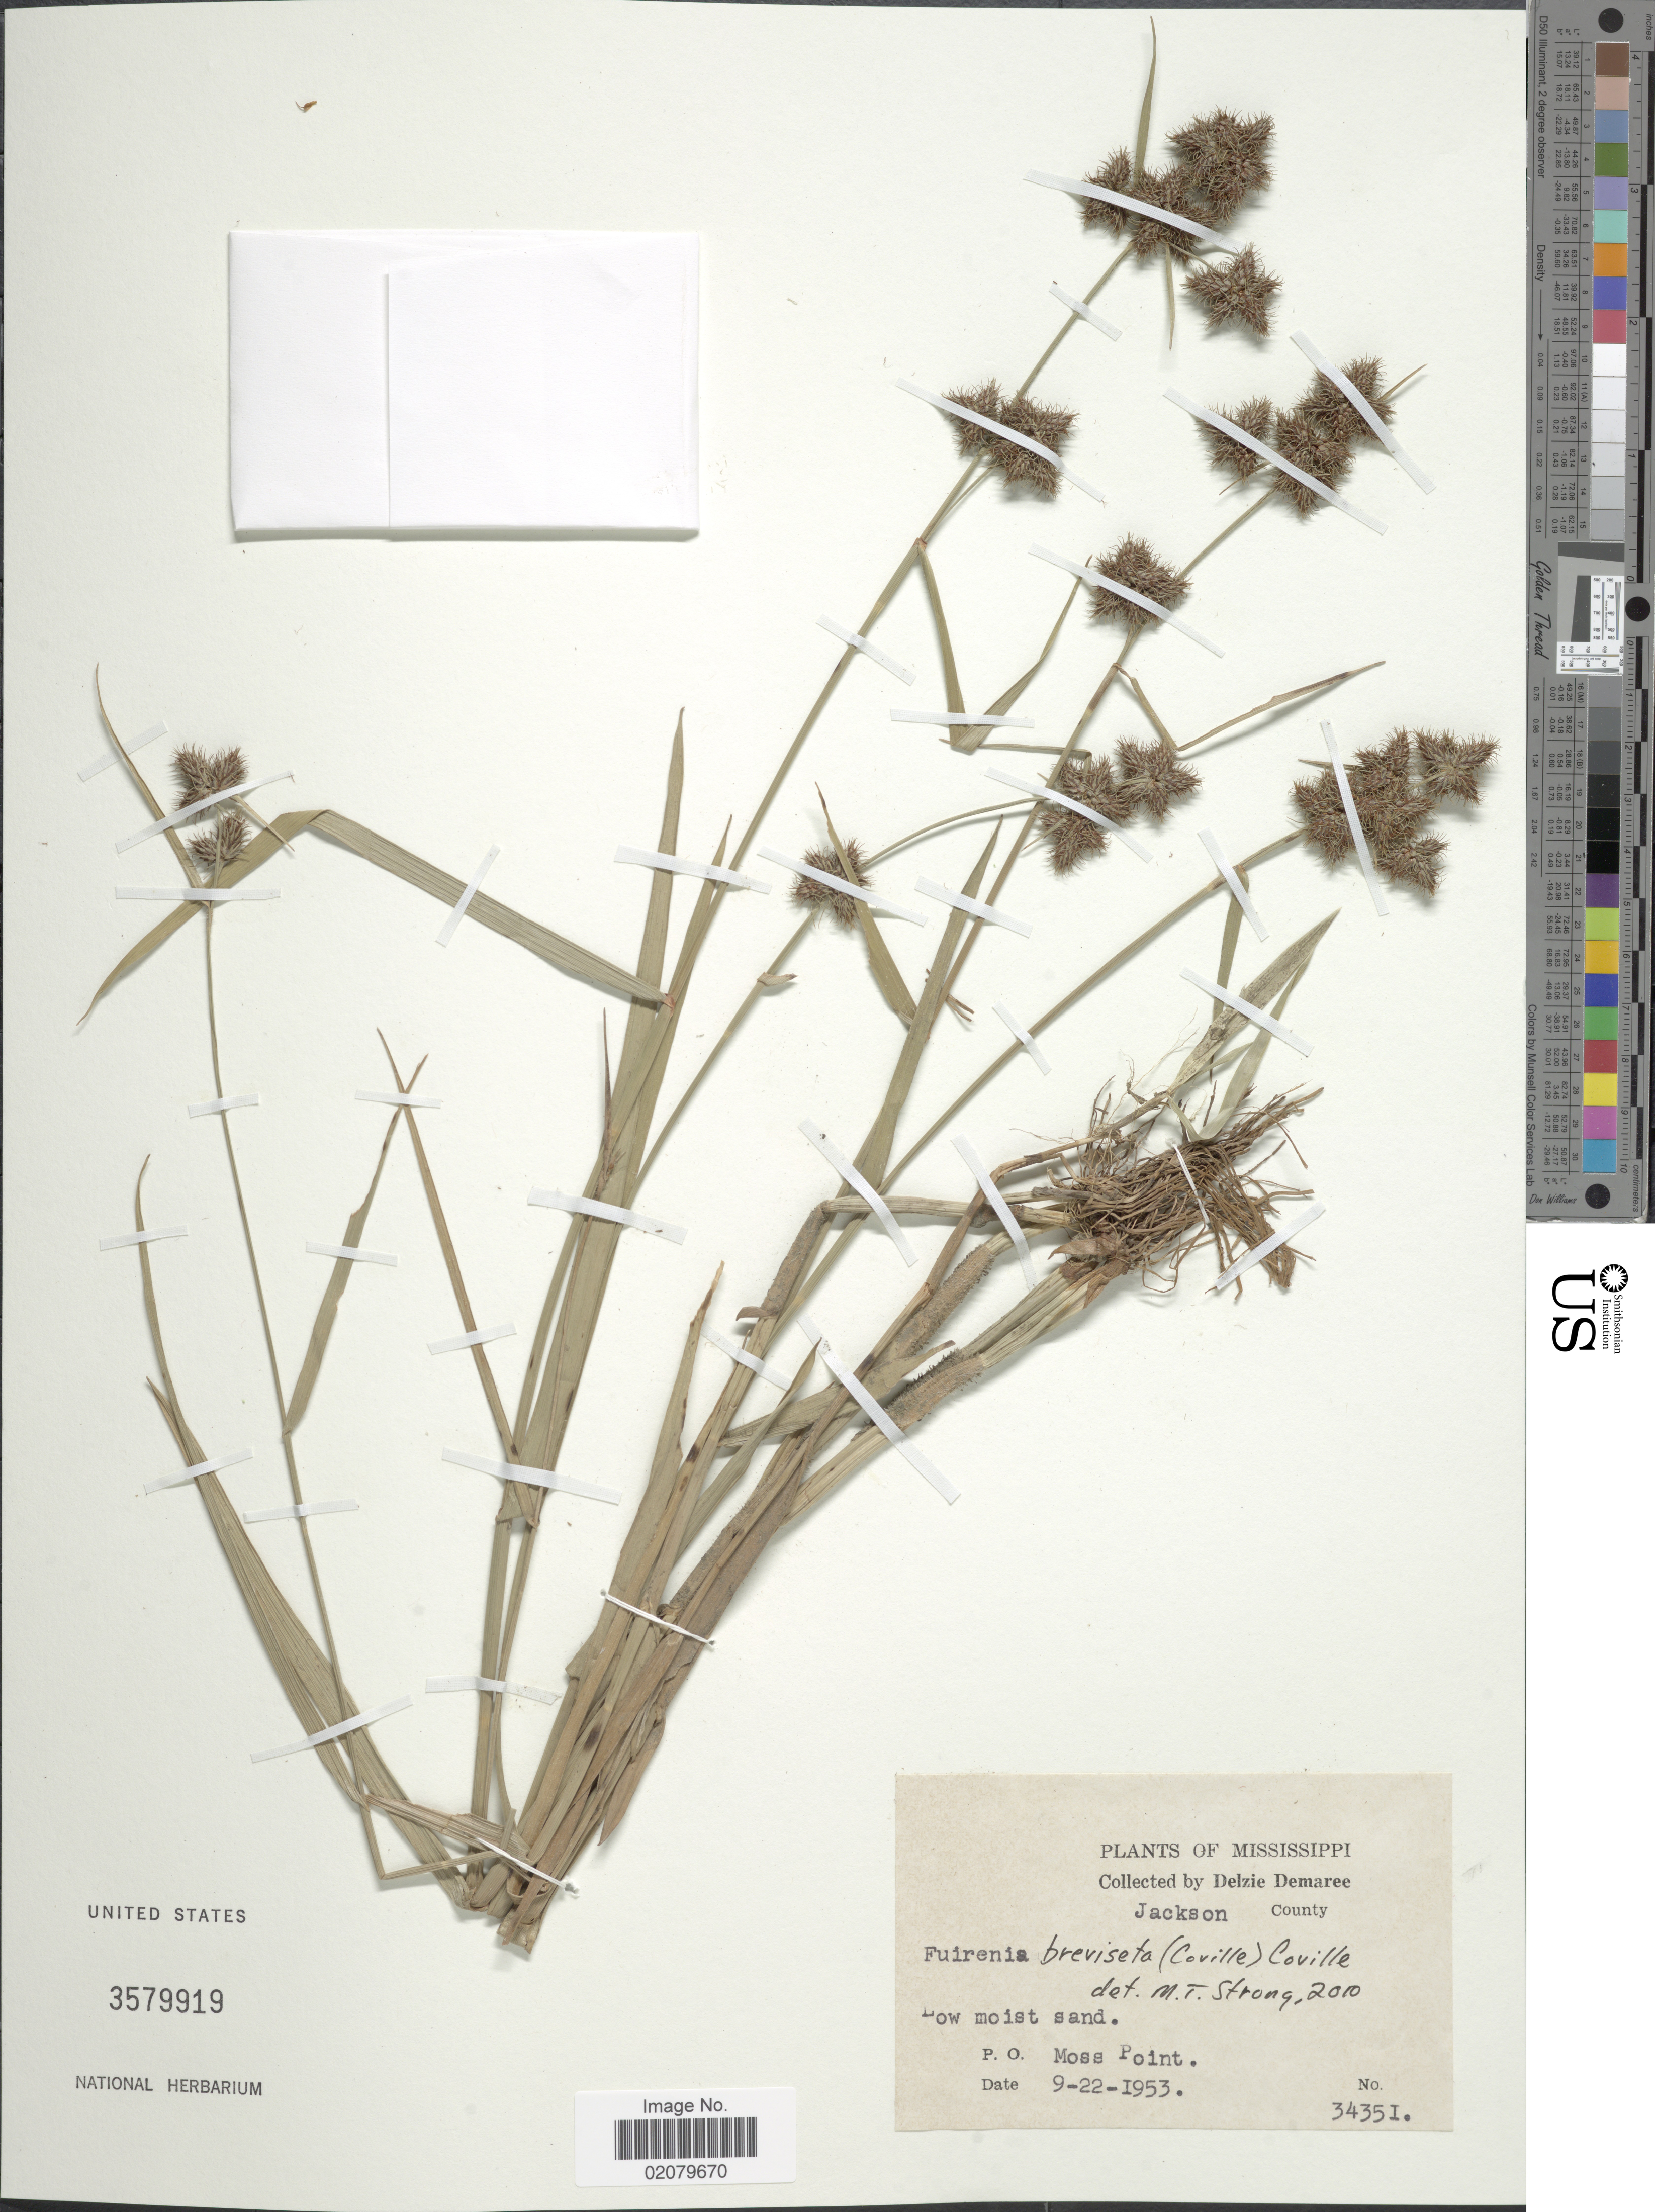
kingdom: Plantae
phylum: Tracheophyta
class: Liliopsida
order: Poales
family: Cyperaceae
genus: Fuirena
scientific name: Fuirena breviseta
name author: (Coville) Coville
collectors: D. Demaree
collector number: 34351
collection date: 1953-09-22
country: United States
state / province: Mississippi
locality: Jackson County, Moss Point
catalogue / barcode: US 3579919